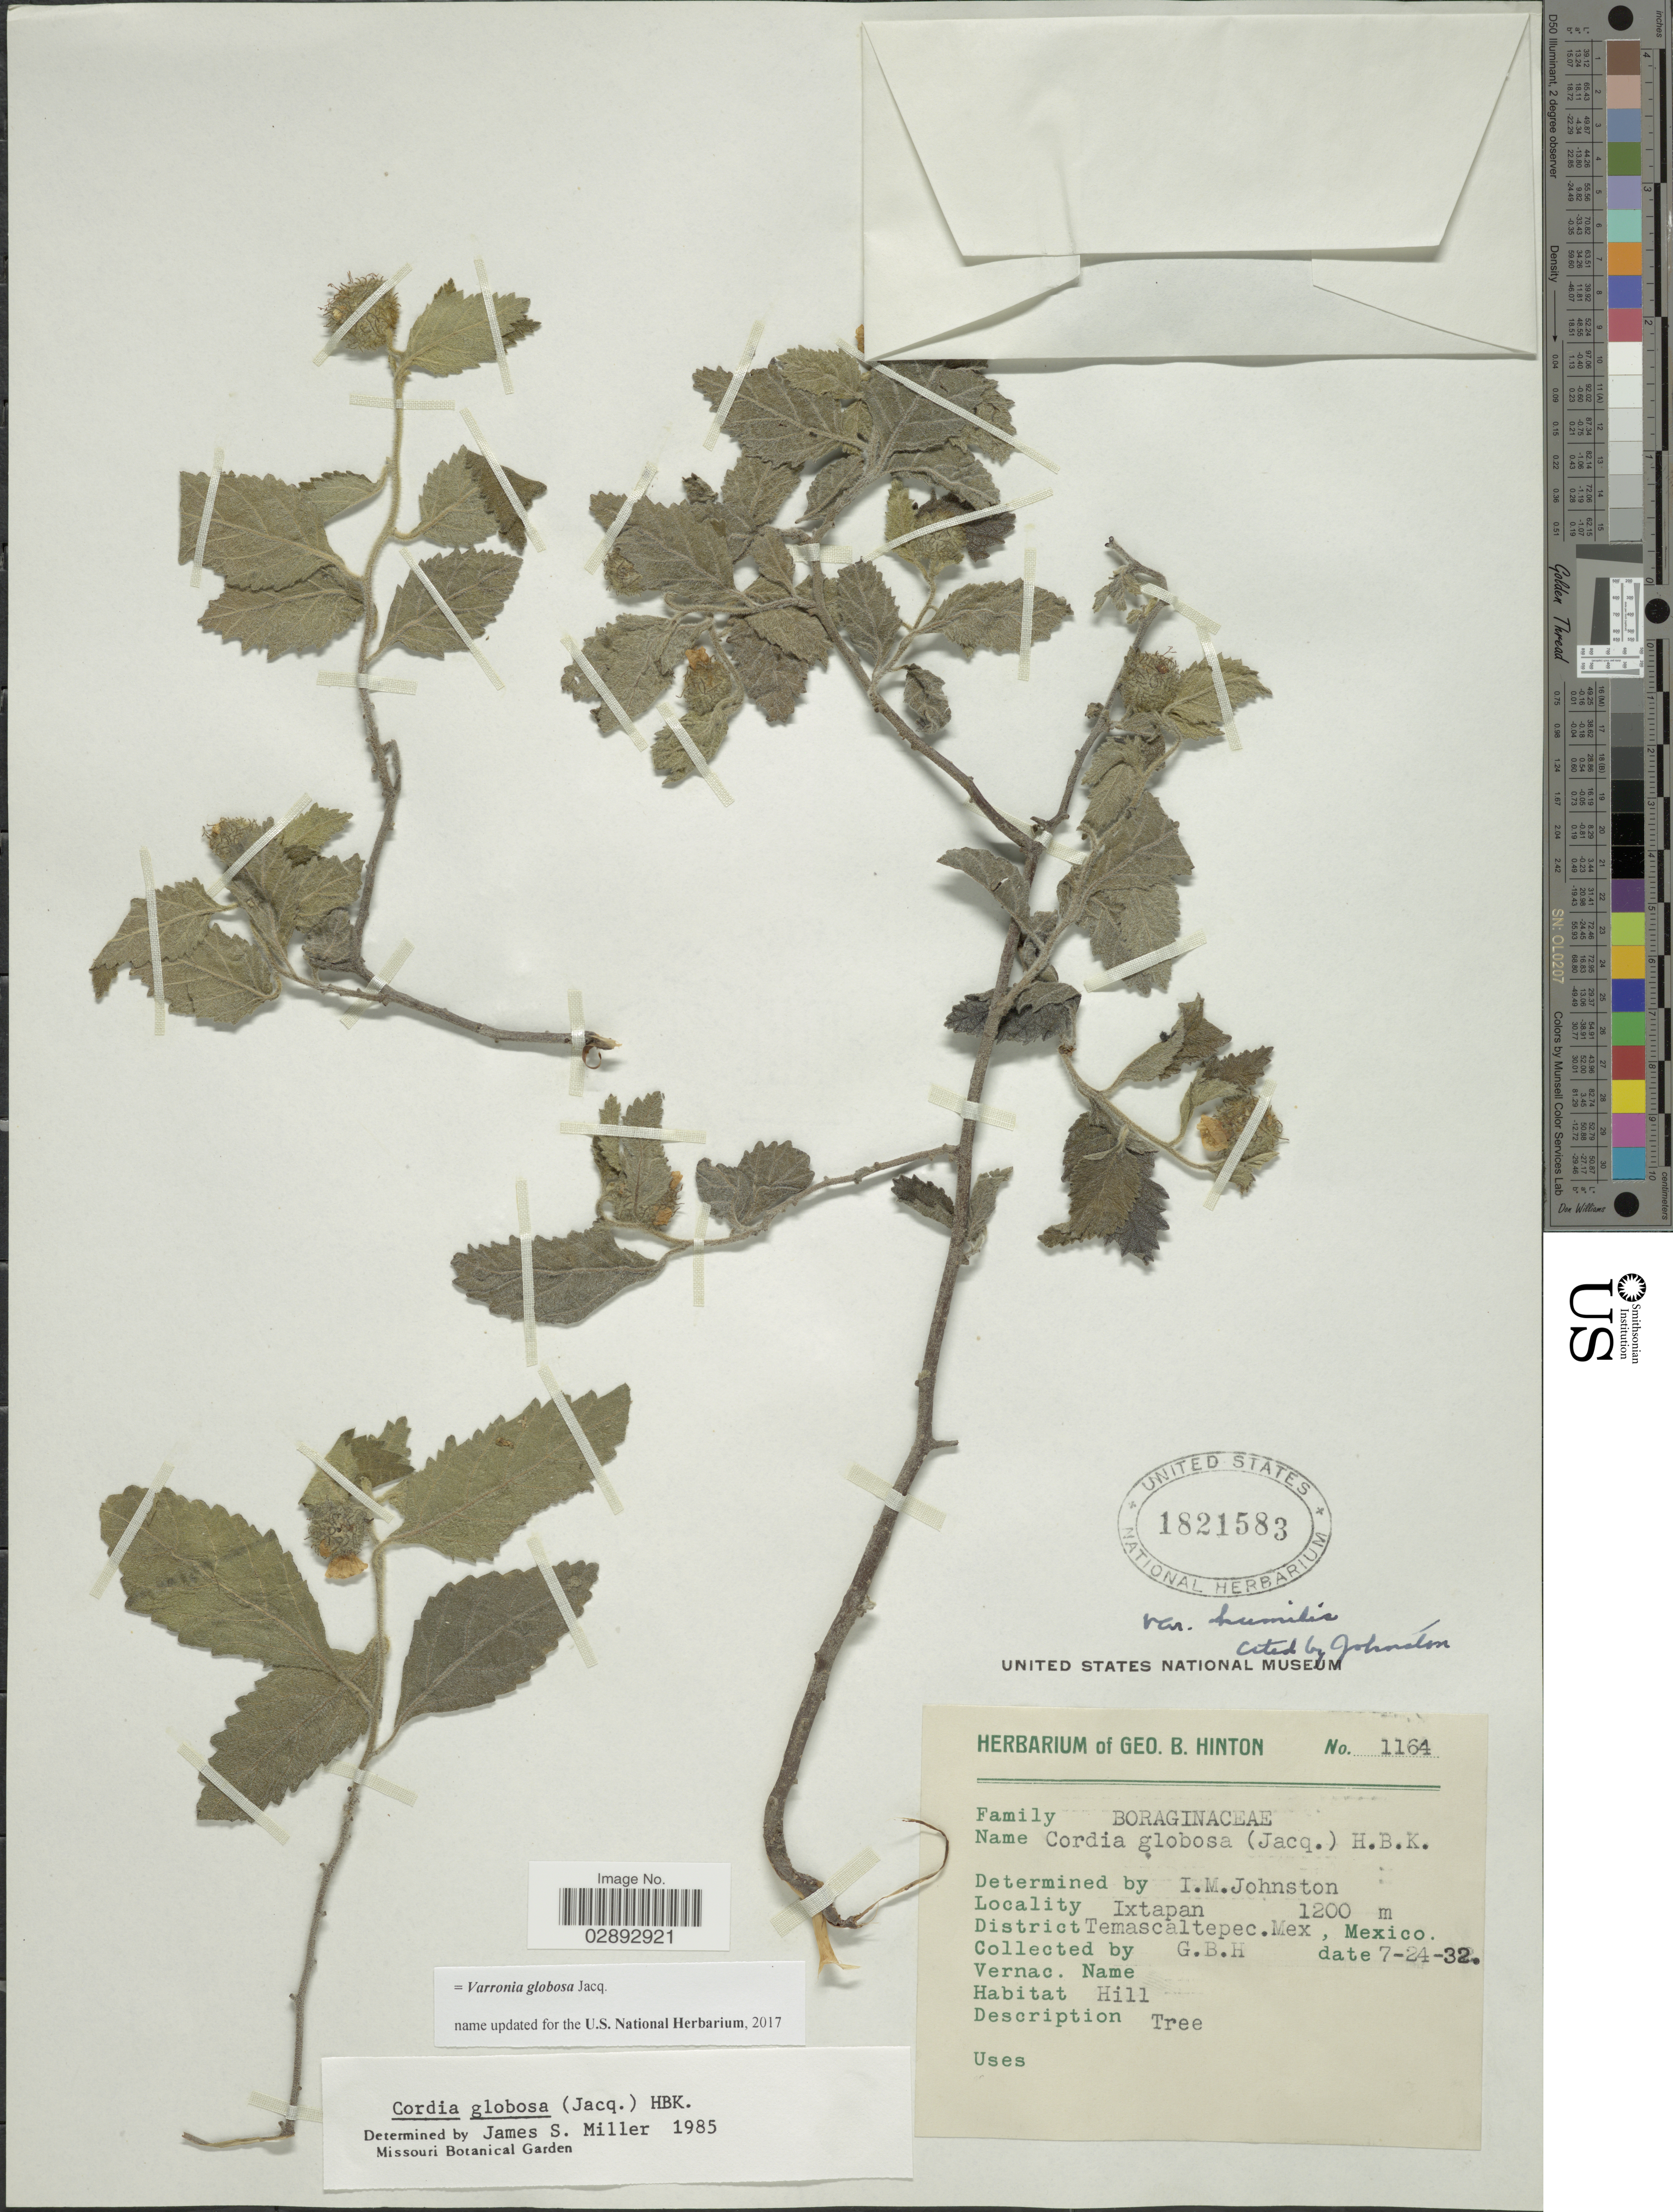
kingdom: Plantae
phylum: Tracheophyta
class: Magnoliopsida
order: Boraginales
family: Cordiaceae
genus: Varronia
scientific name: Varronia globosa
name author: Jacq.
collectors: G. B. Hinton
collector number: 1164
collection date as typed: Transcribed d/m/y: 24/7/32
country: Mexico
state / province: México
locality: Ixtapan. District Temascaltepec, Mex.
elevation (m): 1200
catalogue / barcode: US 1821583